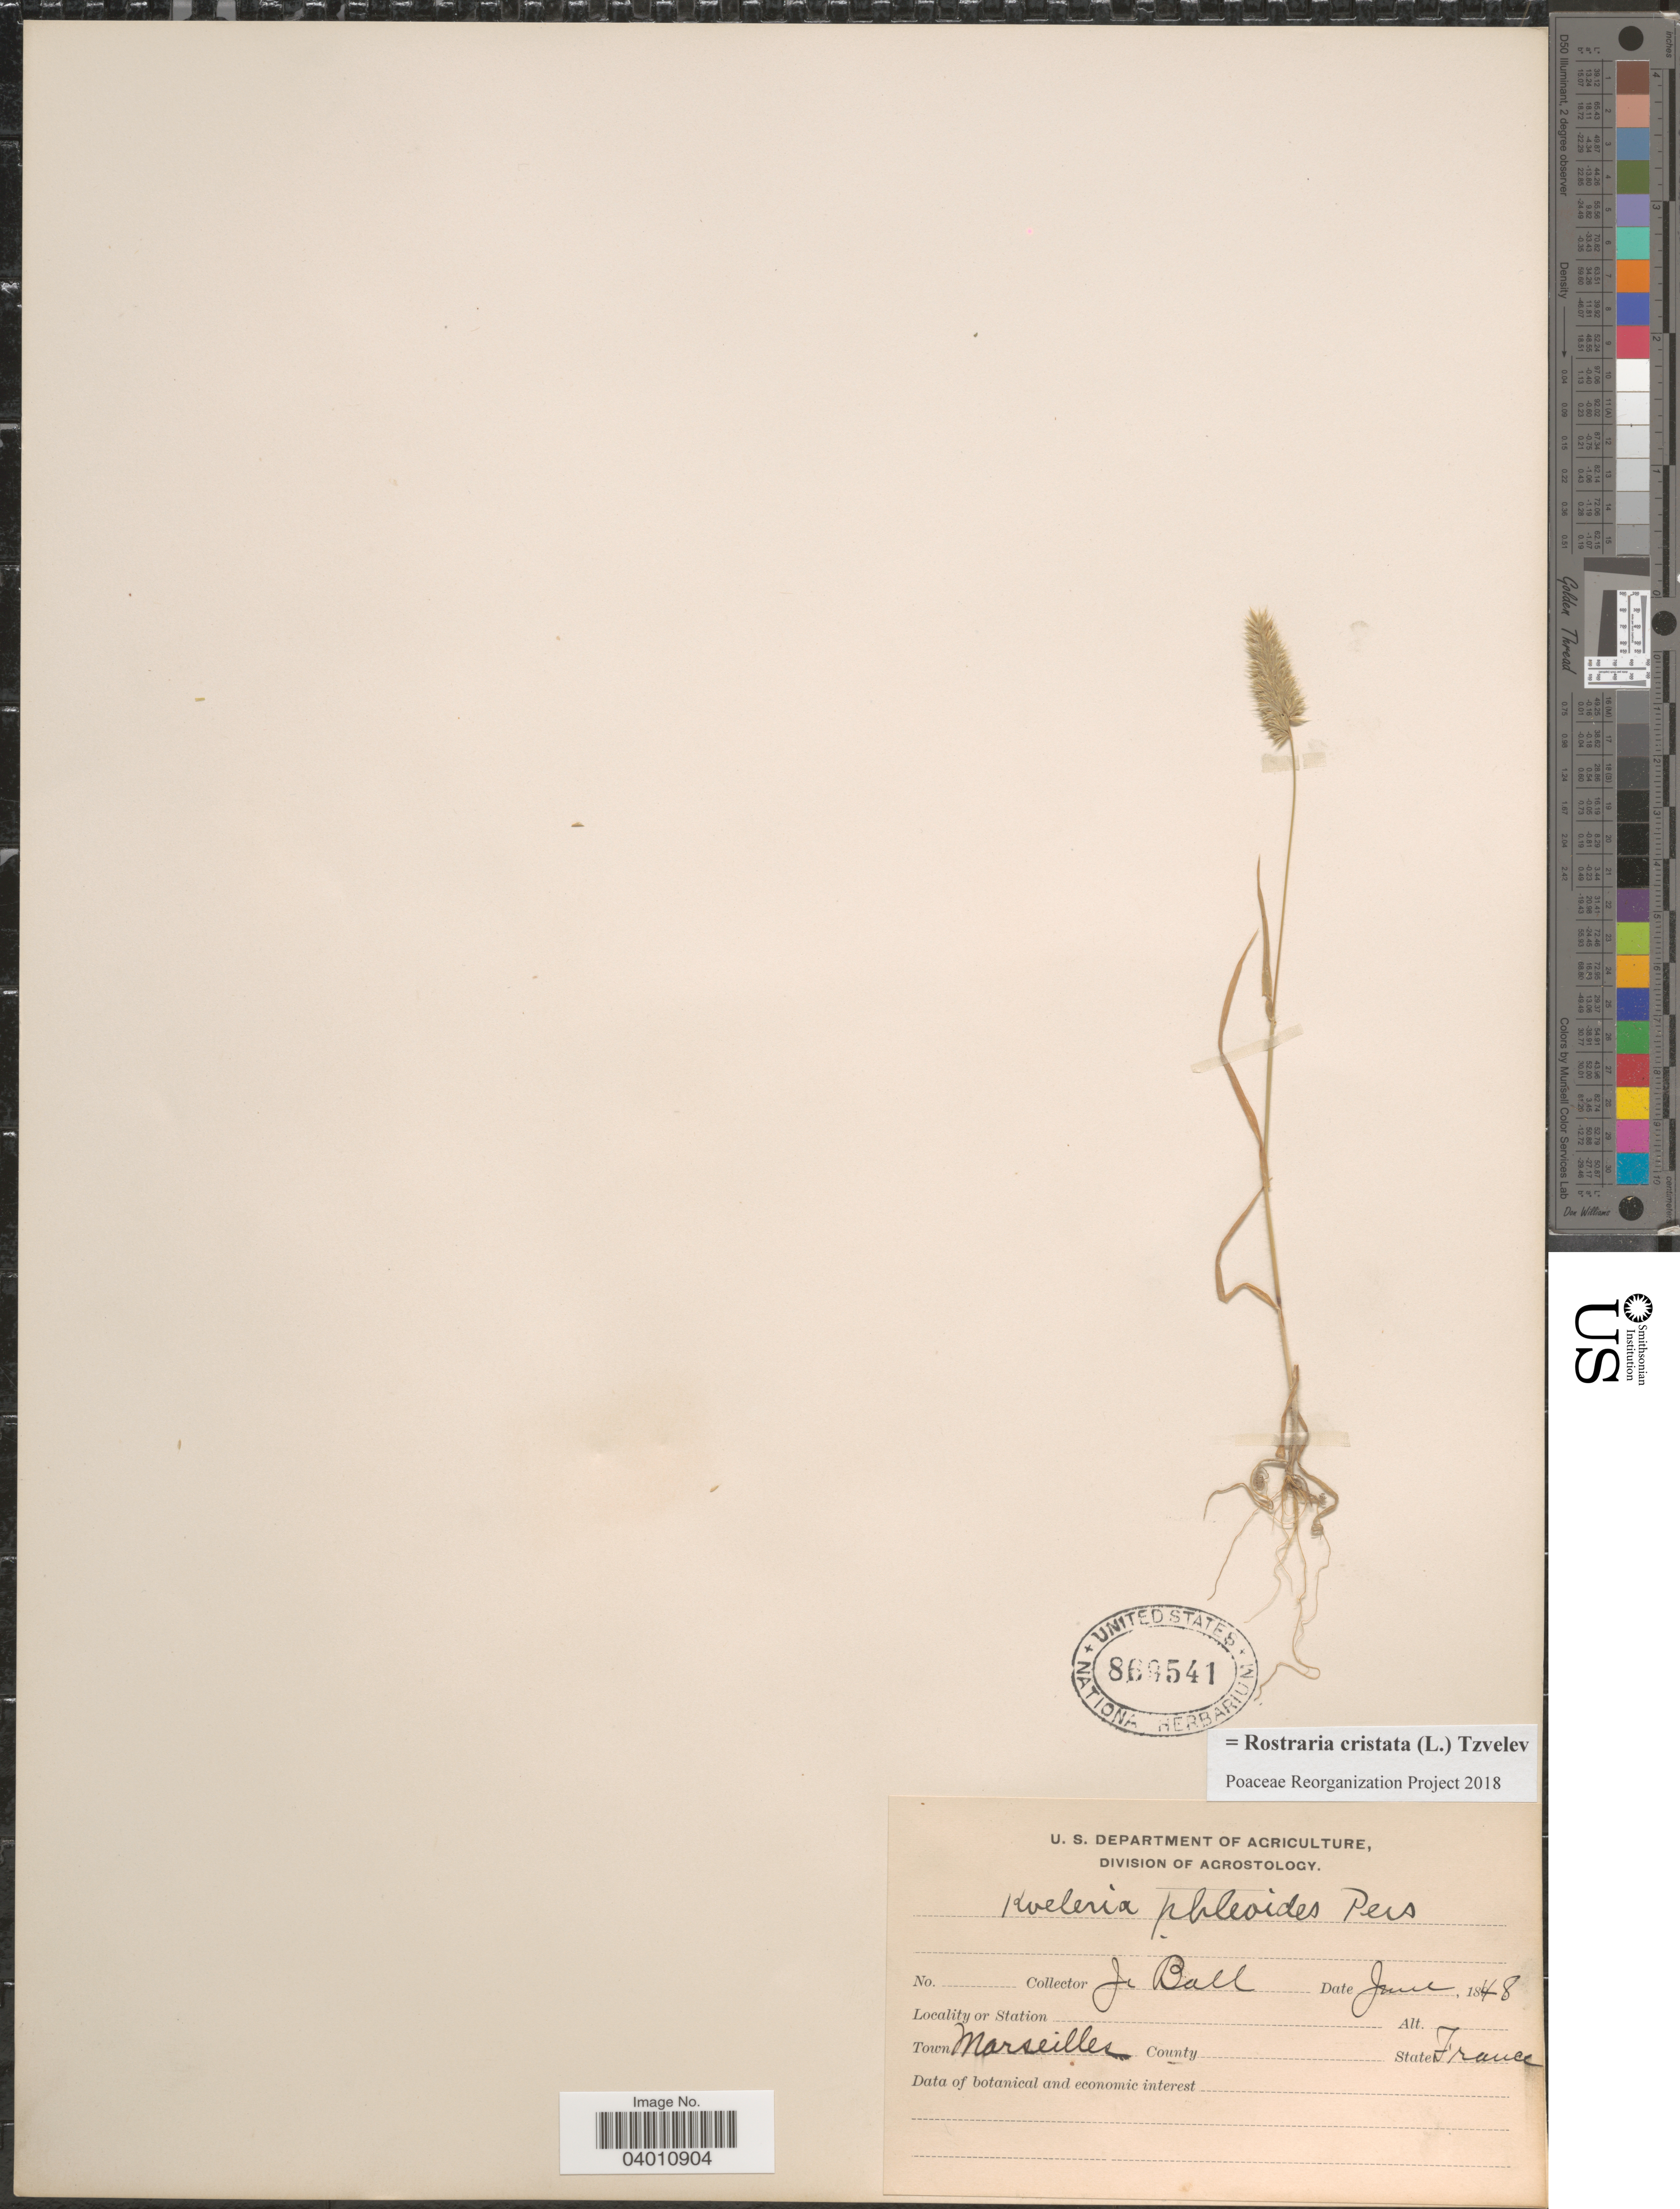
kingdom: Plantae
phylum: Tracheophyta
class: Liliopsida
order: Poales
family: Poaceae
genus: Rostraria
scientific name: Rostraria cristata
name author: (L.) Tzvelev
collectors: J. Ball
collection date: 1848-06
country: France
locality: Town Marseilles.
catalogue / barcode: US 869541